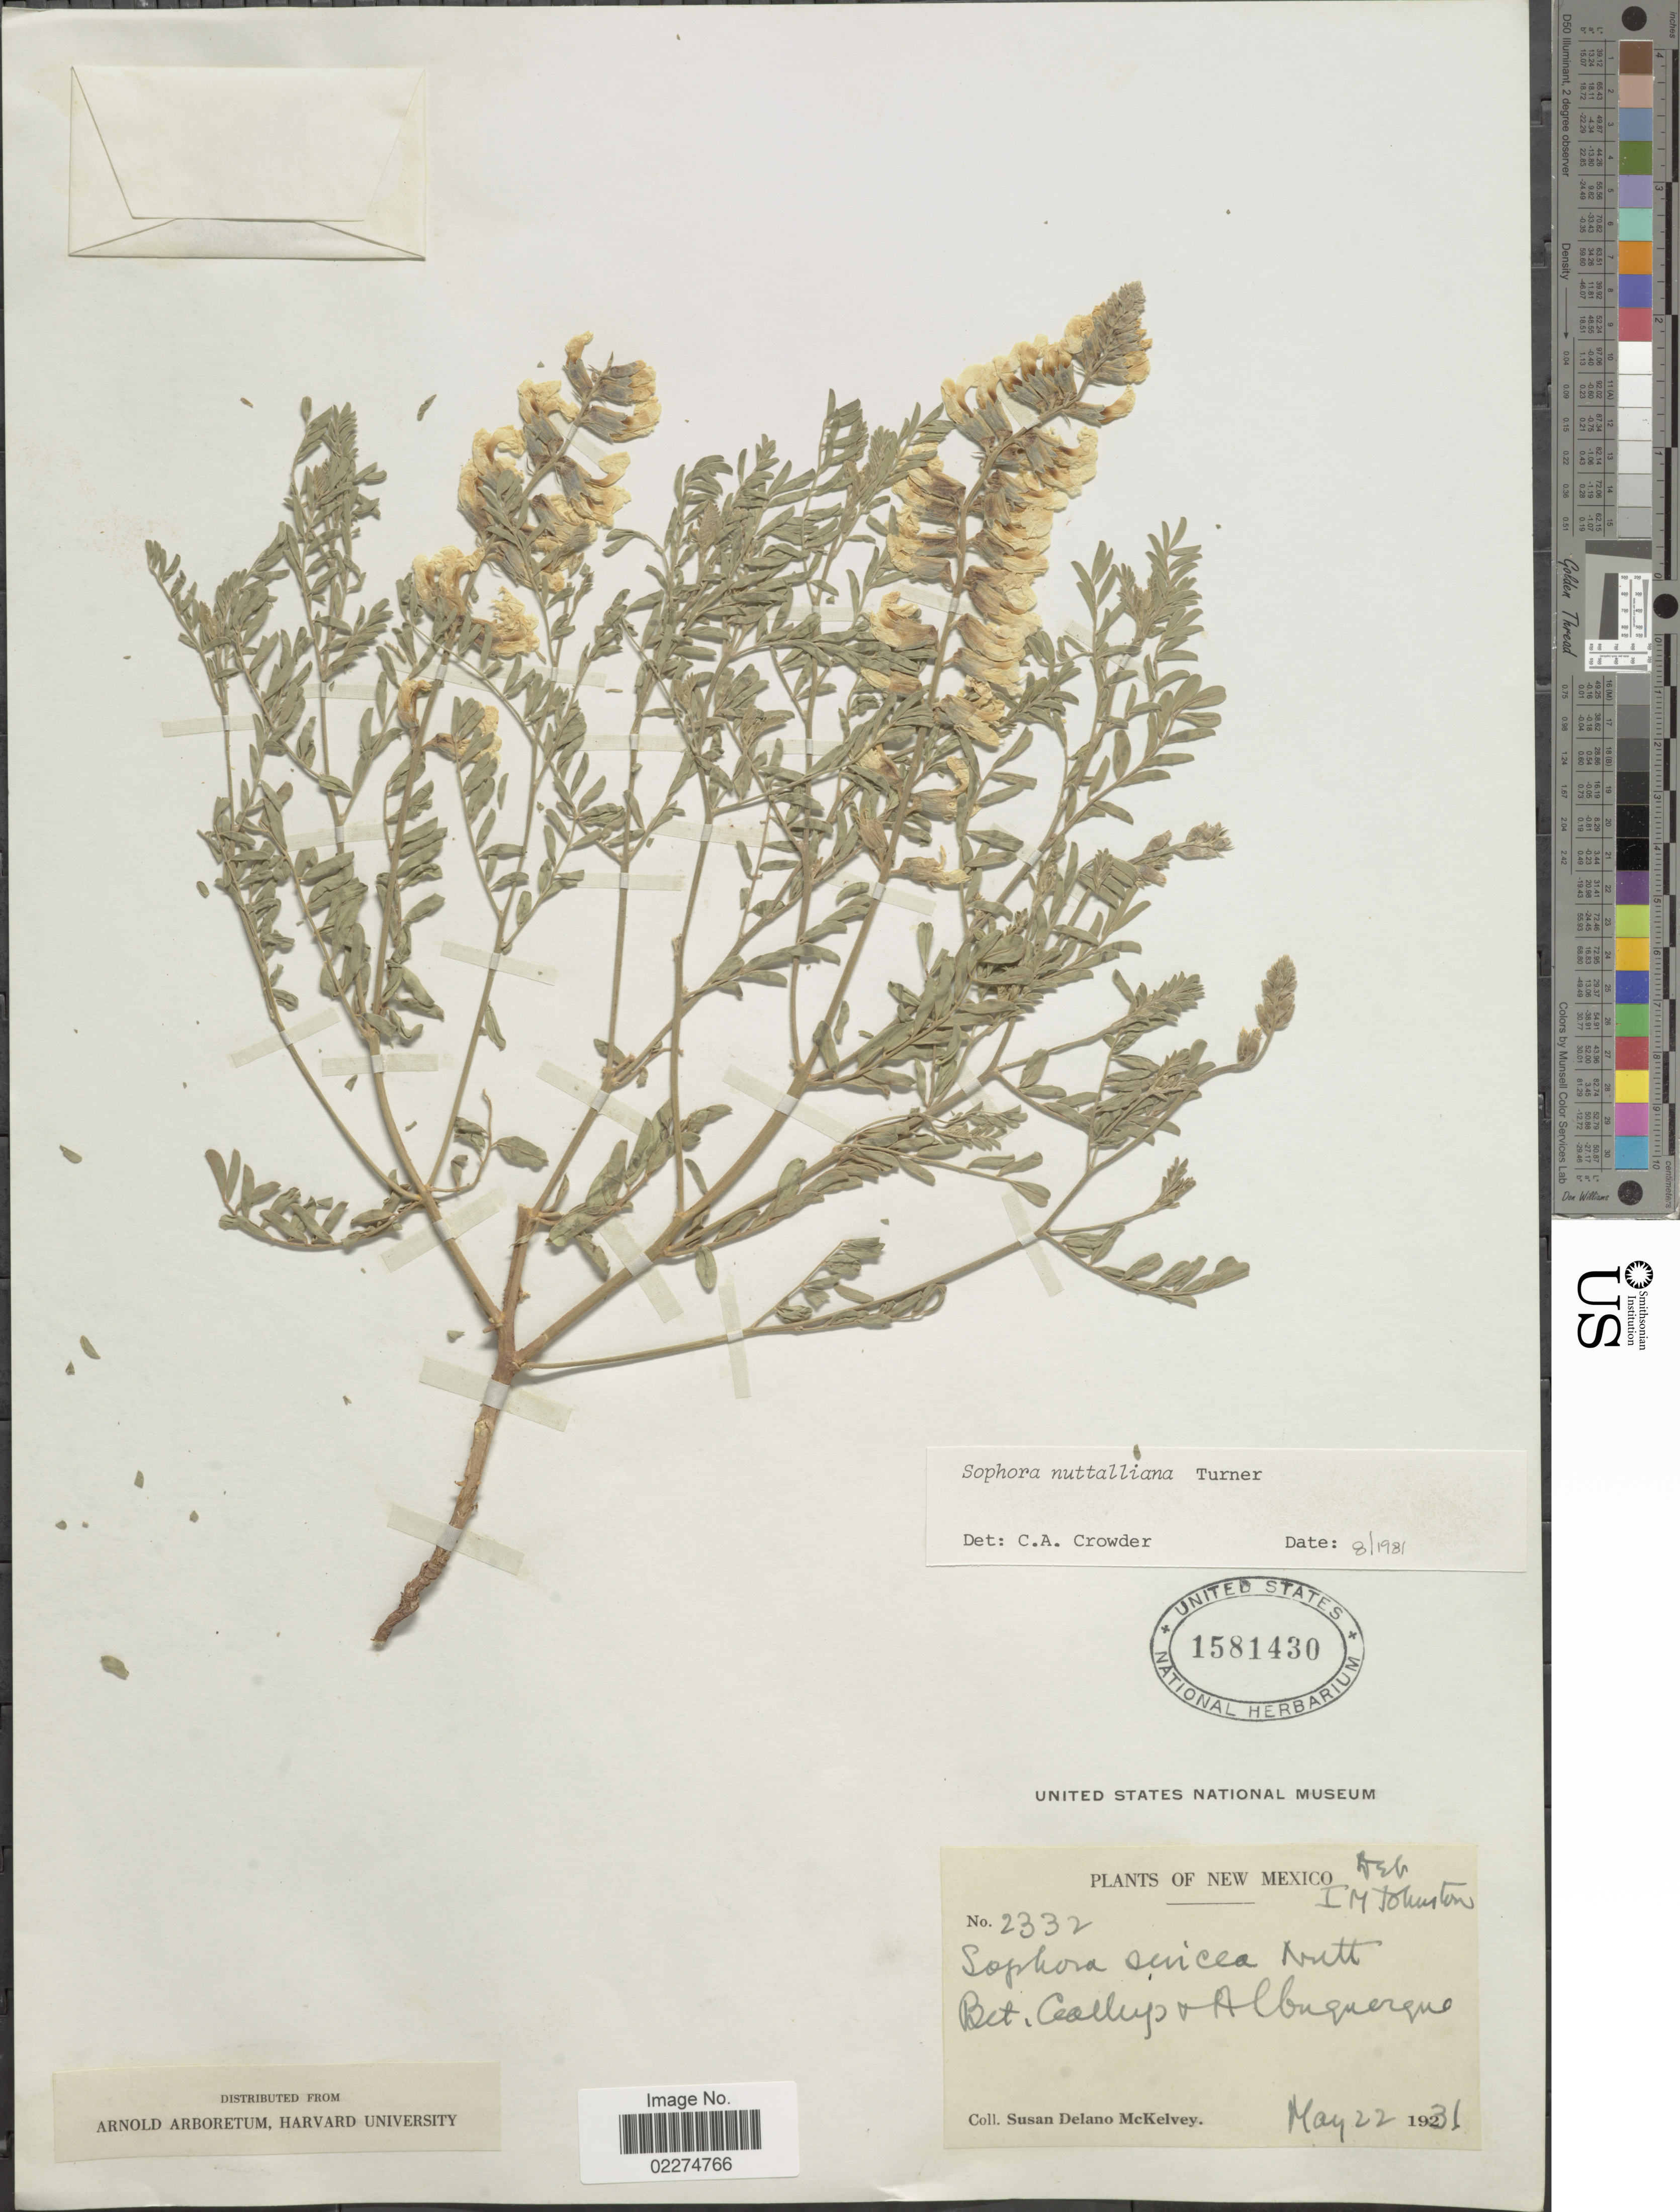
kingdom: Plantae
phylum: Tracheophyta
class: Magnoliopsida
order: Fabales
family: Fabaceae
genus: Sophora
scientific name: Sophora nuttalliana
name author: B.L. Turner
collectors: S. A. McKelvey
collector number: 2332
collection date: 1931-05-22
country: United States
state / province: New Mexico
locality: Bet. Gallup & Albuquerque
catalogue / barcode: US 1581430